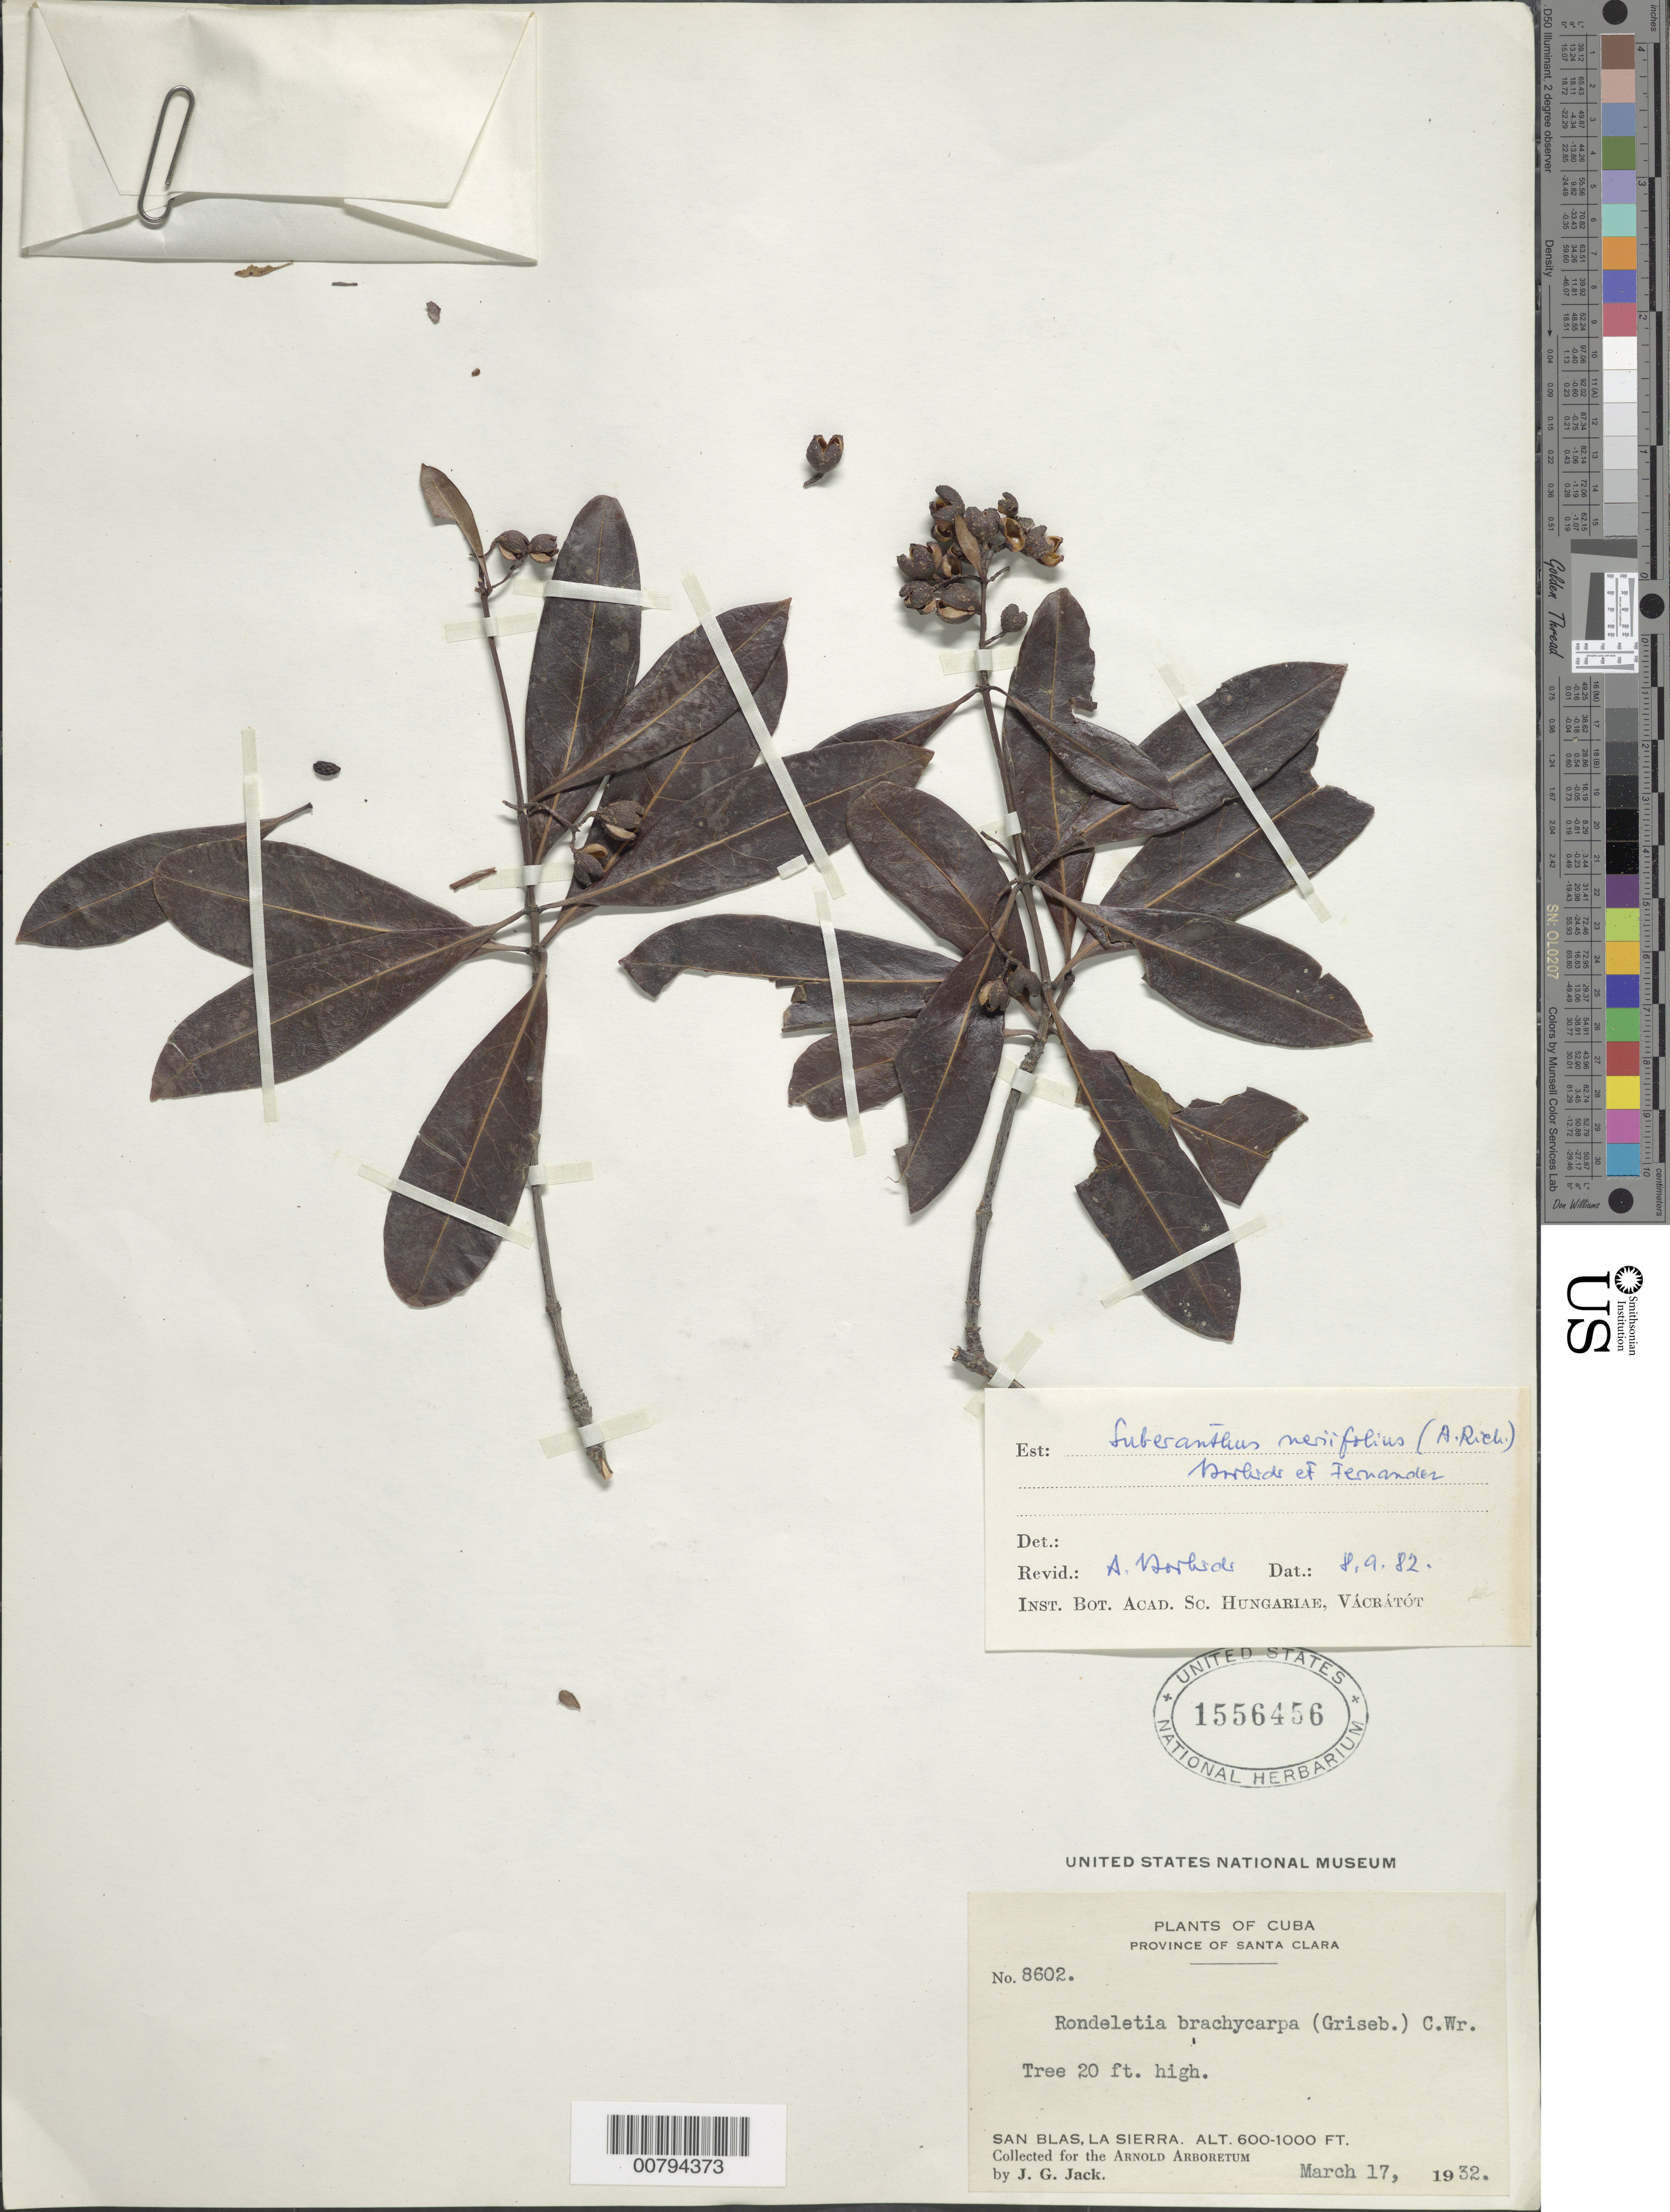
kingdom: Plantae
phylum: Tracheophyta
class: Magnoliopsida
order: Gentianales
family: Rubiaceae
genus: Suberanthus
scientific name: Suberanthus neriifolius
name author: (A. Rich.) Borhidi & Fernández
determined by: Borhidi, Attila L.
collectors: J. G. Jack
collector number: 8602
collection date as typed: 17 Mar 1932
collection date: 1932-03-17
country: Cuba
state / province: Las Villas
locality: San Blas, La Sierra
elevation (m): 183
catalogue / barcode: US 1556456